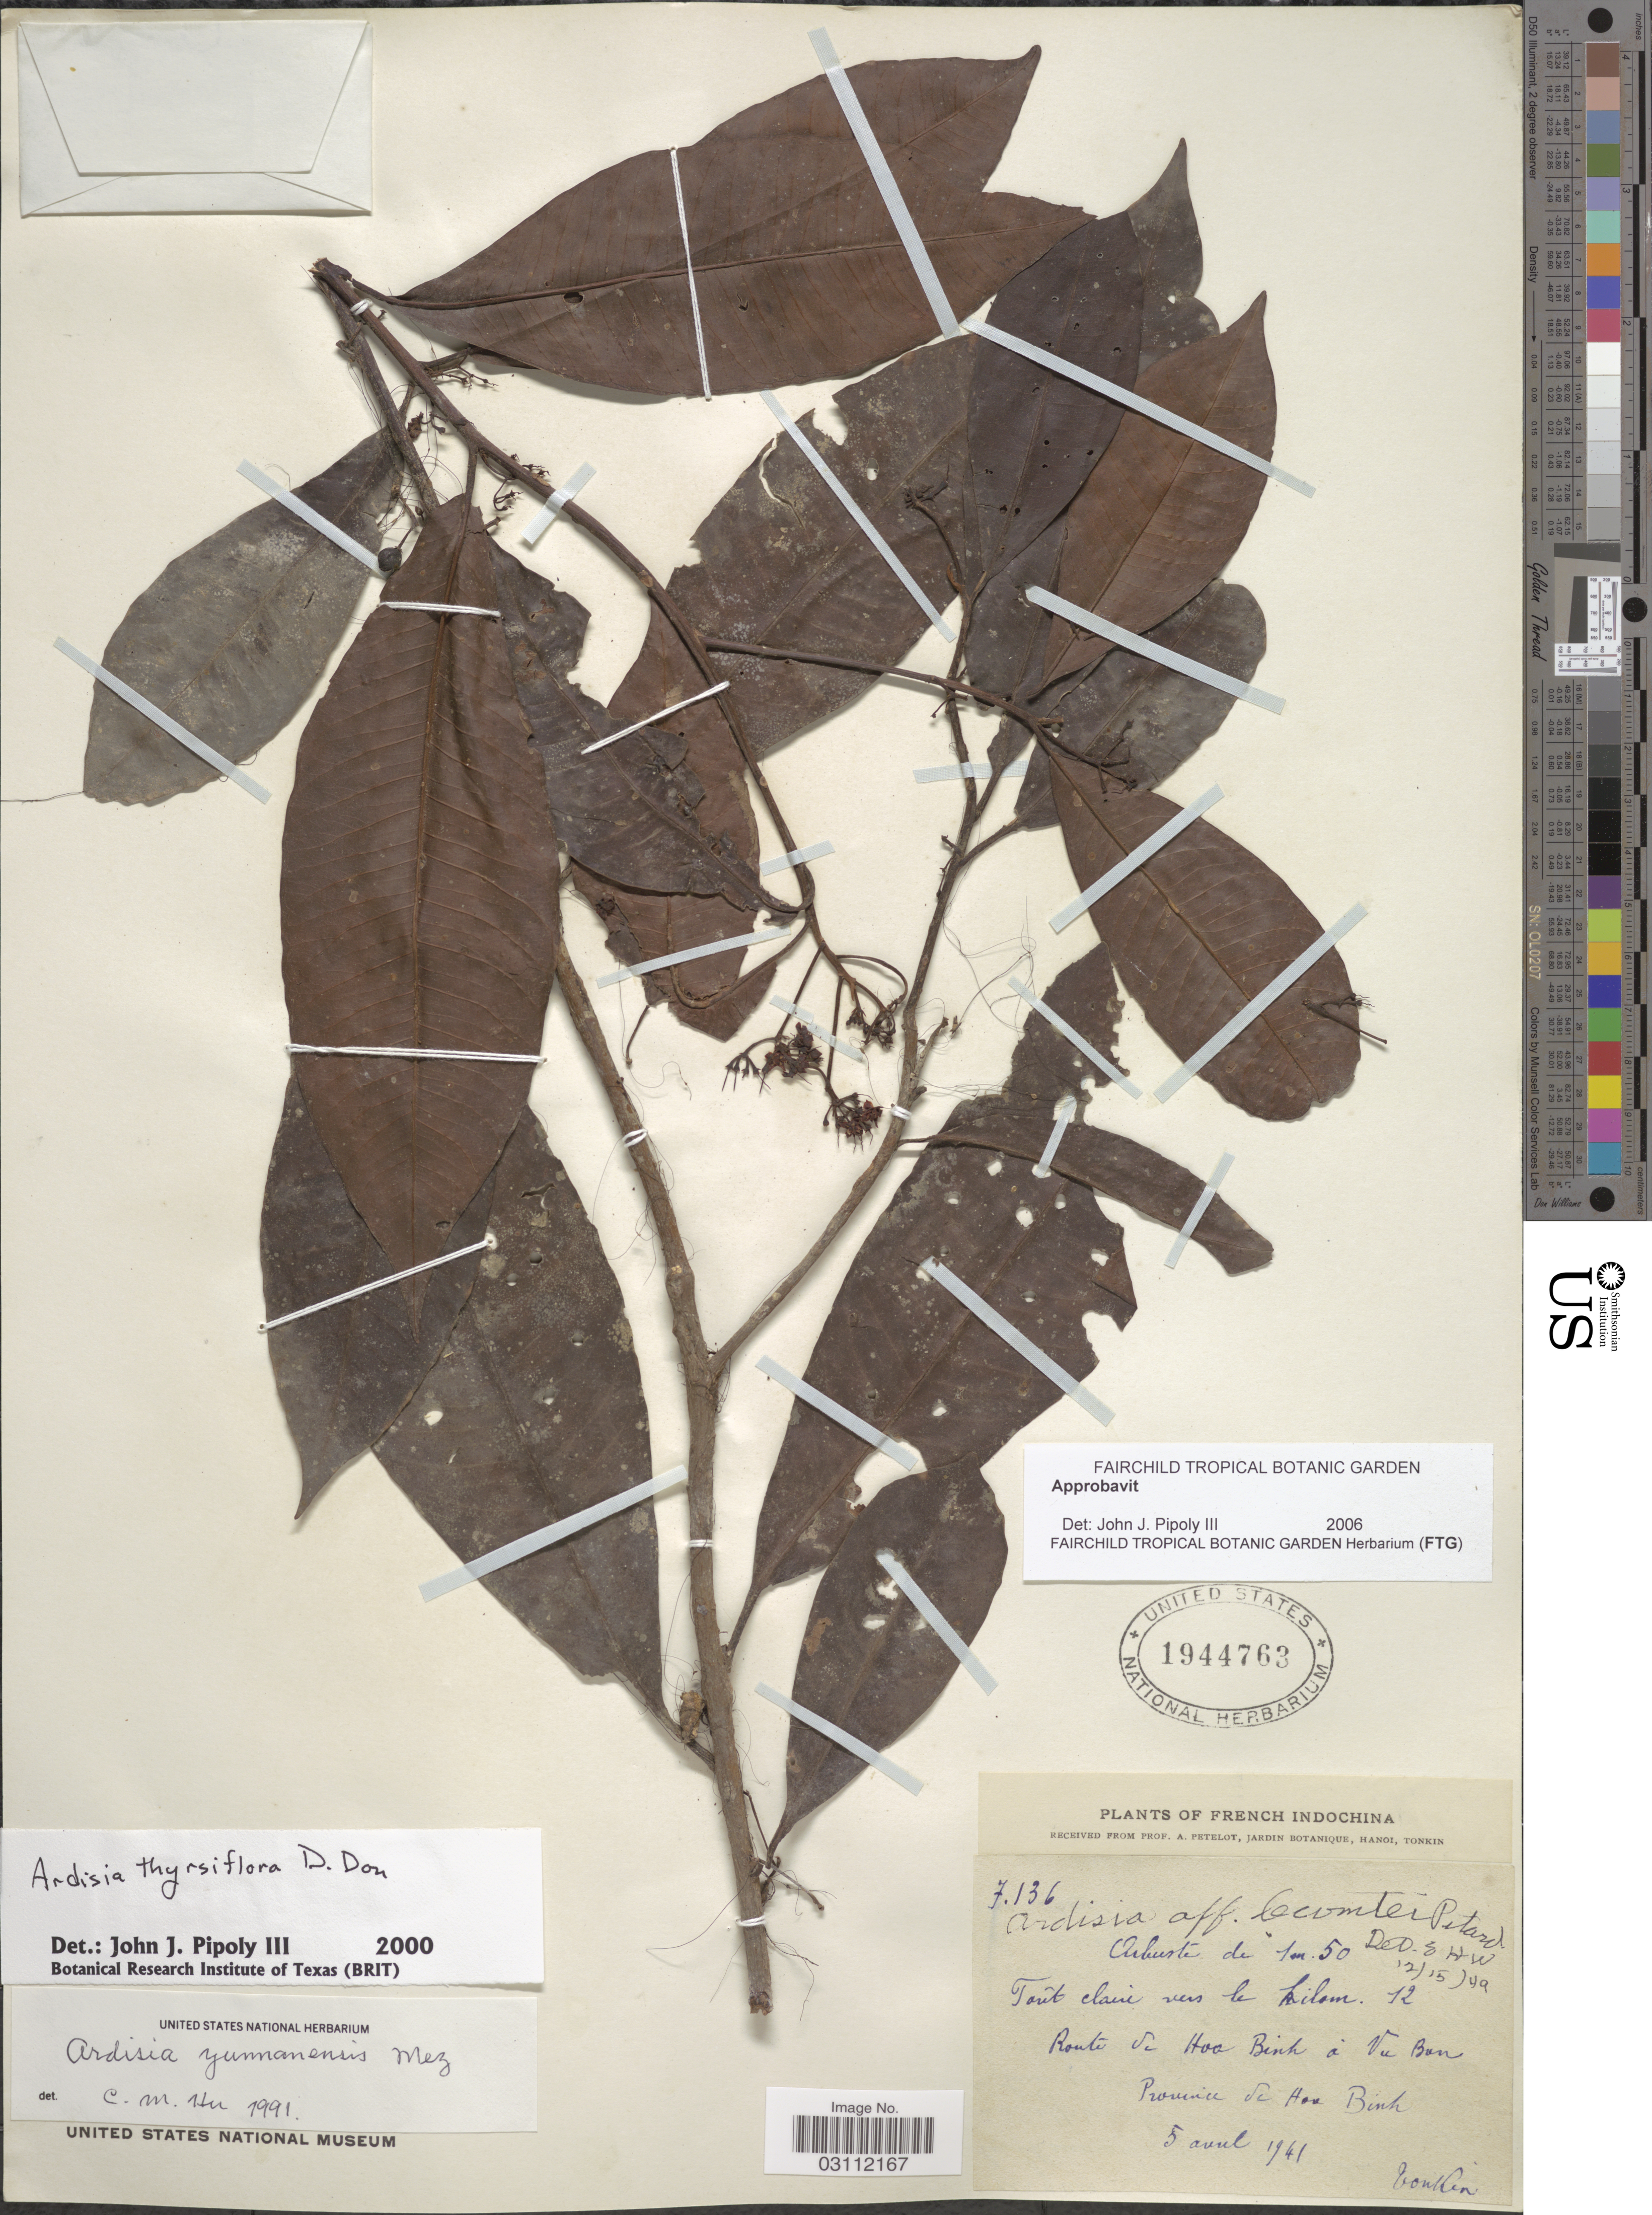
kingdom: Plantae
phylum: Tracheophyta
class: Magnoliopsida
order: Ericales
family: Primulaceae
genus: Ardisia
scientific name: Ardisia thyrsiflora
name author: D. Don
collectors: A. Petelot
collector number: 7136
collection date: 1941-04-05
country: Vietnam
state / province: Hoa Binh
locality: French Indochina, Forêt claire vers le kilom. 12, Route de Hoa Binh a Vu Ban, Province de Hoa Binh.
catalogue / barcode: US 1944763